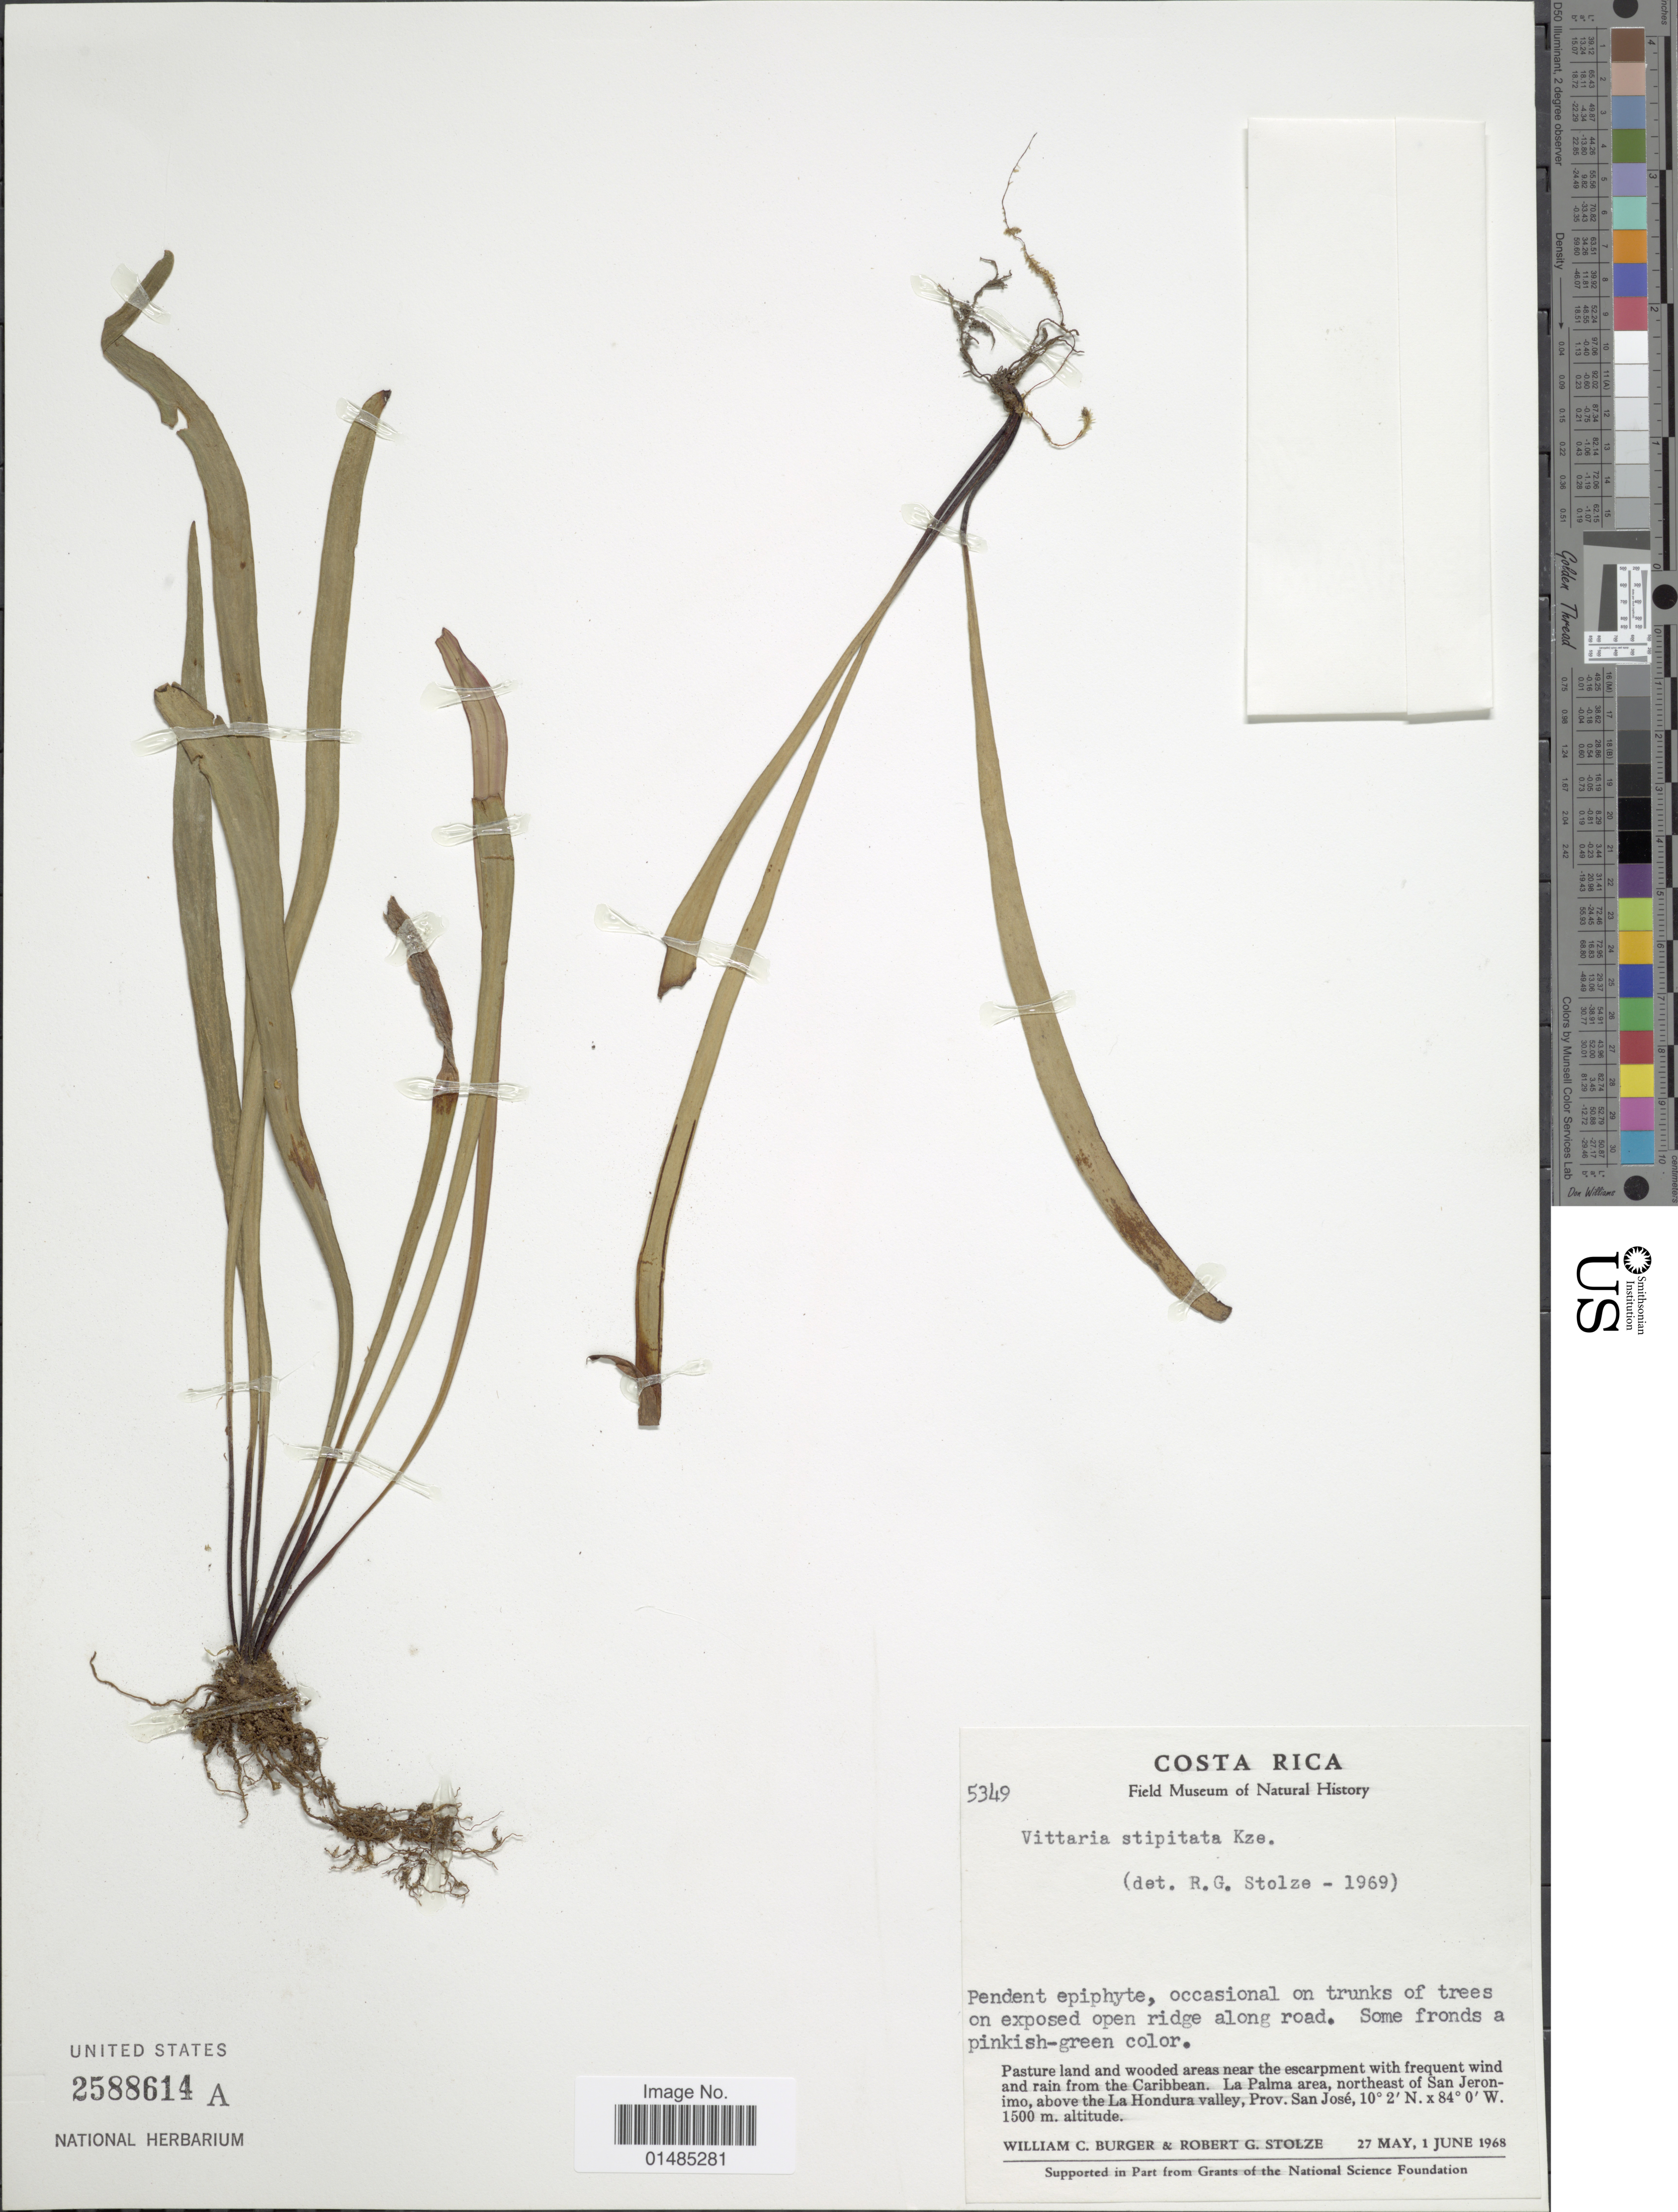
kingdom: Plantae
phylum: Tracheophyta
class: Polypodiopsida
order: Polypodiales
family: Pteridaceae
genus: Radiovittaria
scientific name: Radiovittaria stipitata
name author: (Kunze) E.H. Crane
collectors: W. Burger & R. G. Stolze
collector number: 5349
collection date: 1968-05-27/1968-06-01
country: Costa Rica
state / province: San José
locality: Pasture land and wooded areas near the escarpment with frequent wind and rain from the Caribbean. La Palma area, northeast of San Jeronimo, above the La Hondura valley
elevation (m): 1500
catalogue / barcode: US 2588614A